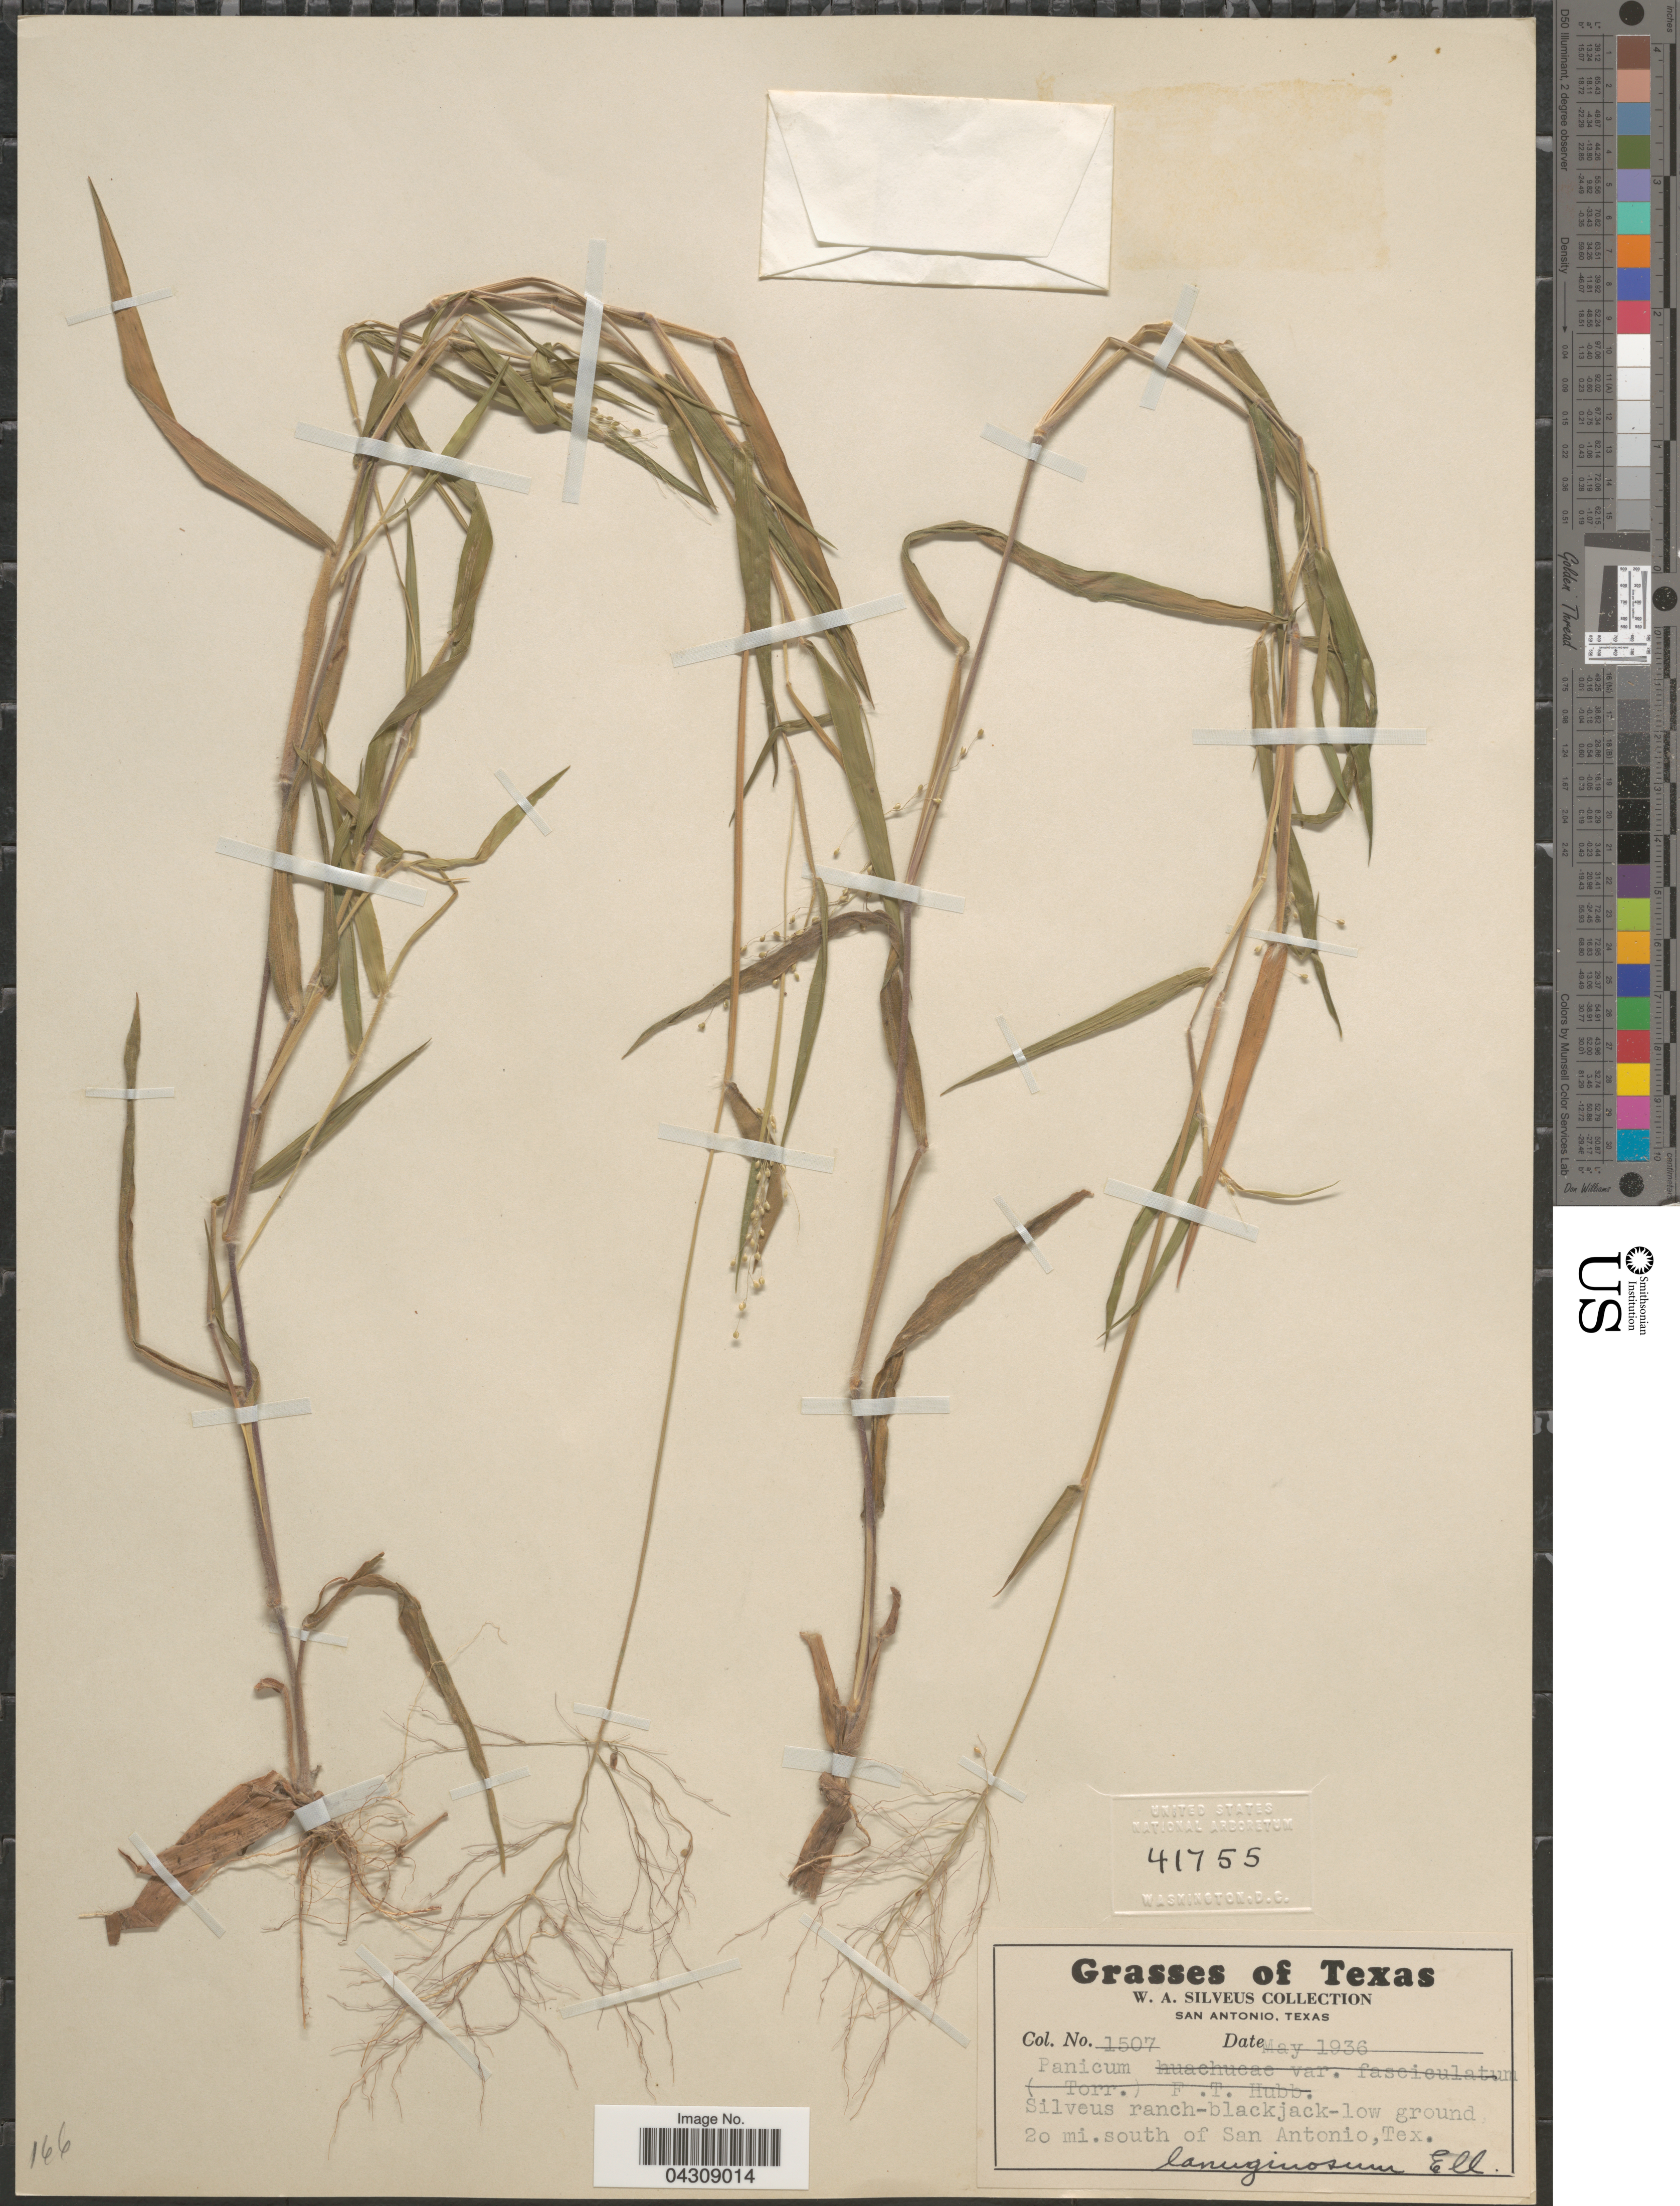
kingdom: Plantae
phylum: Tracheophyta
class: Liliopsida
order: Poales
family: Poaceae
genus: Dichanthelium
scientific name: Dichanthelium acuminatum var. acuminatum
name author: (Sw.) Gould & C.A. Clark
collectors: W. Silveus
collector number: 1507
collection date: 1936-05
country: United States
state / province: Texas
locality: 20 mi. south of San Antonio.